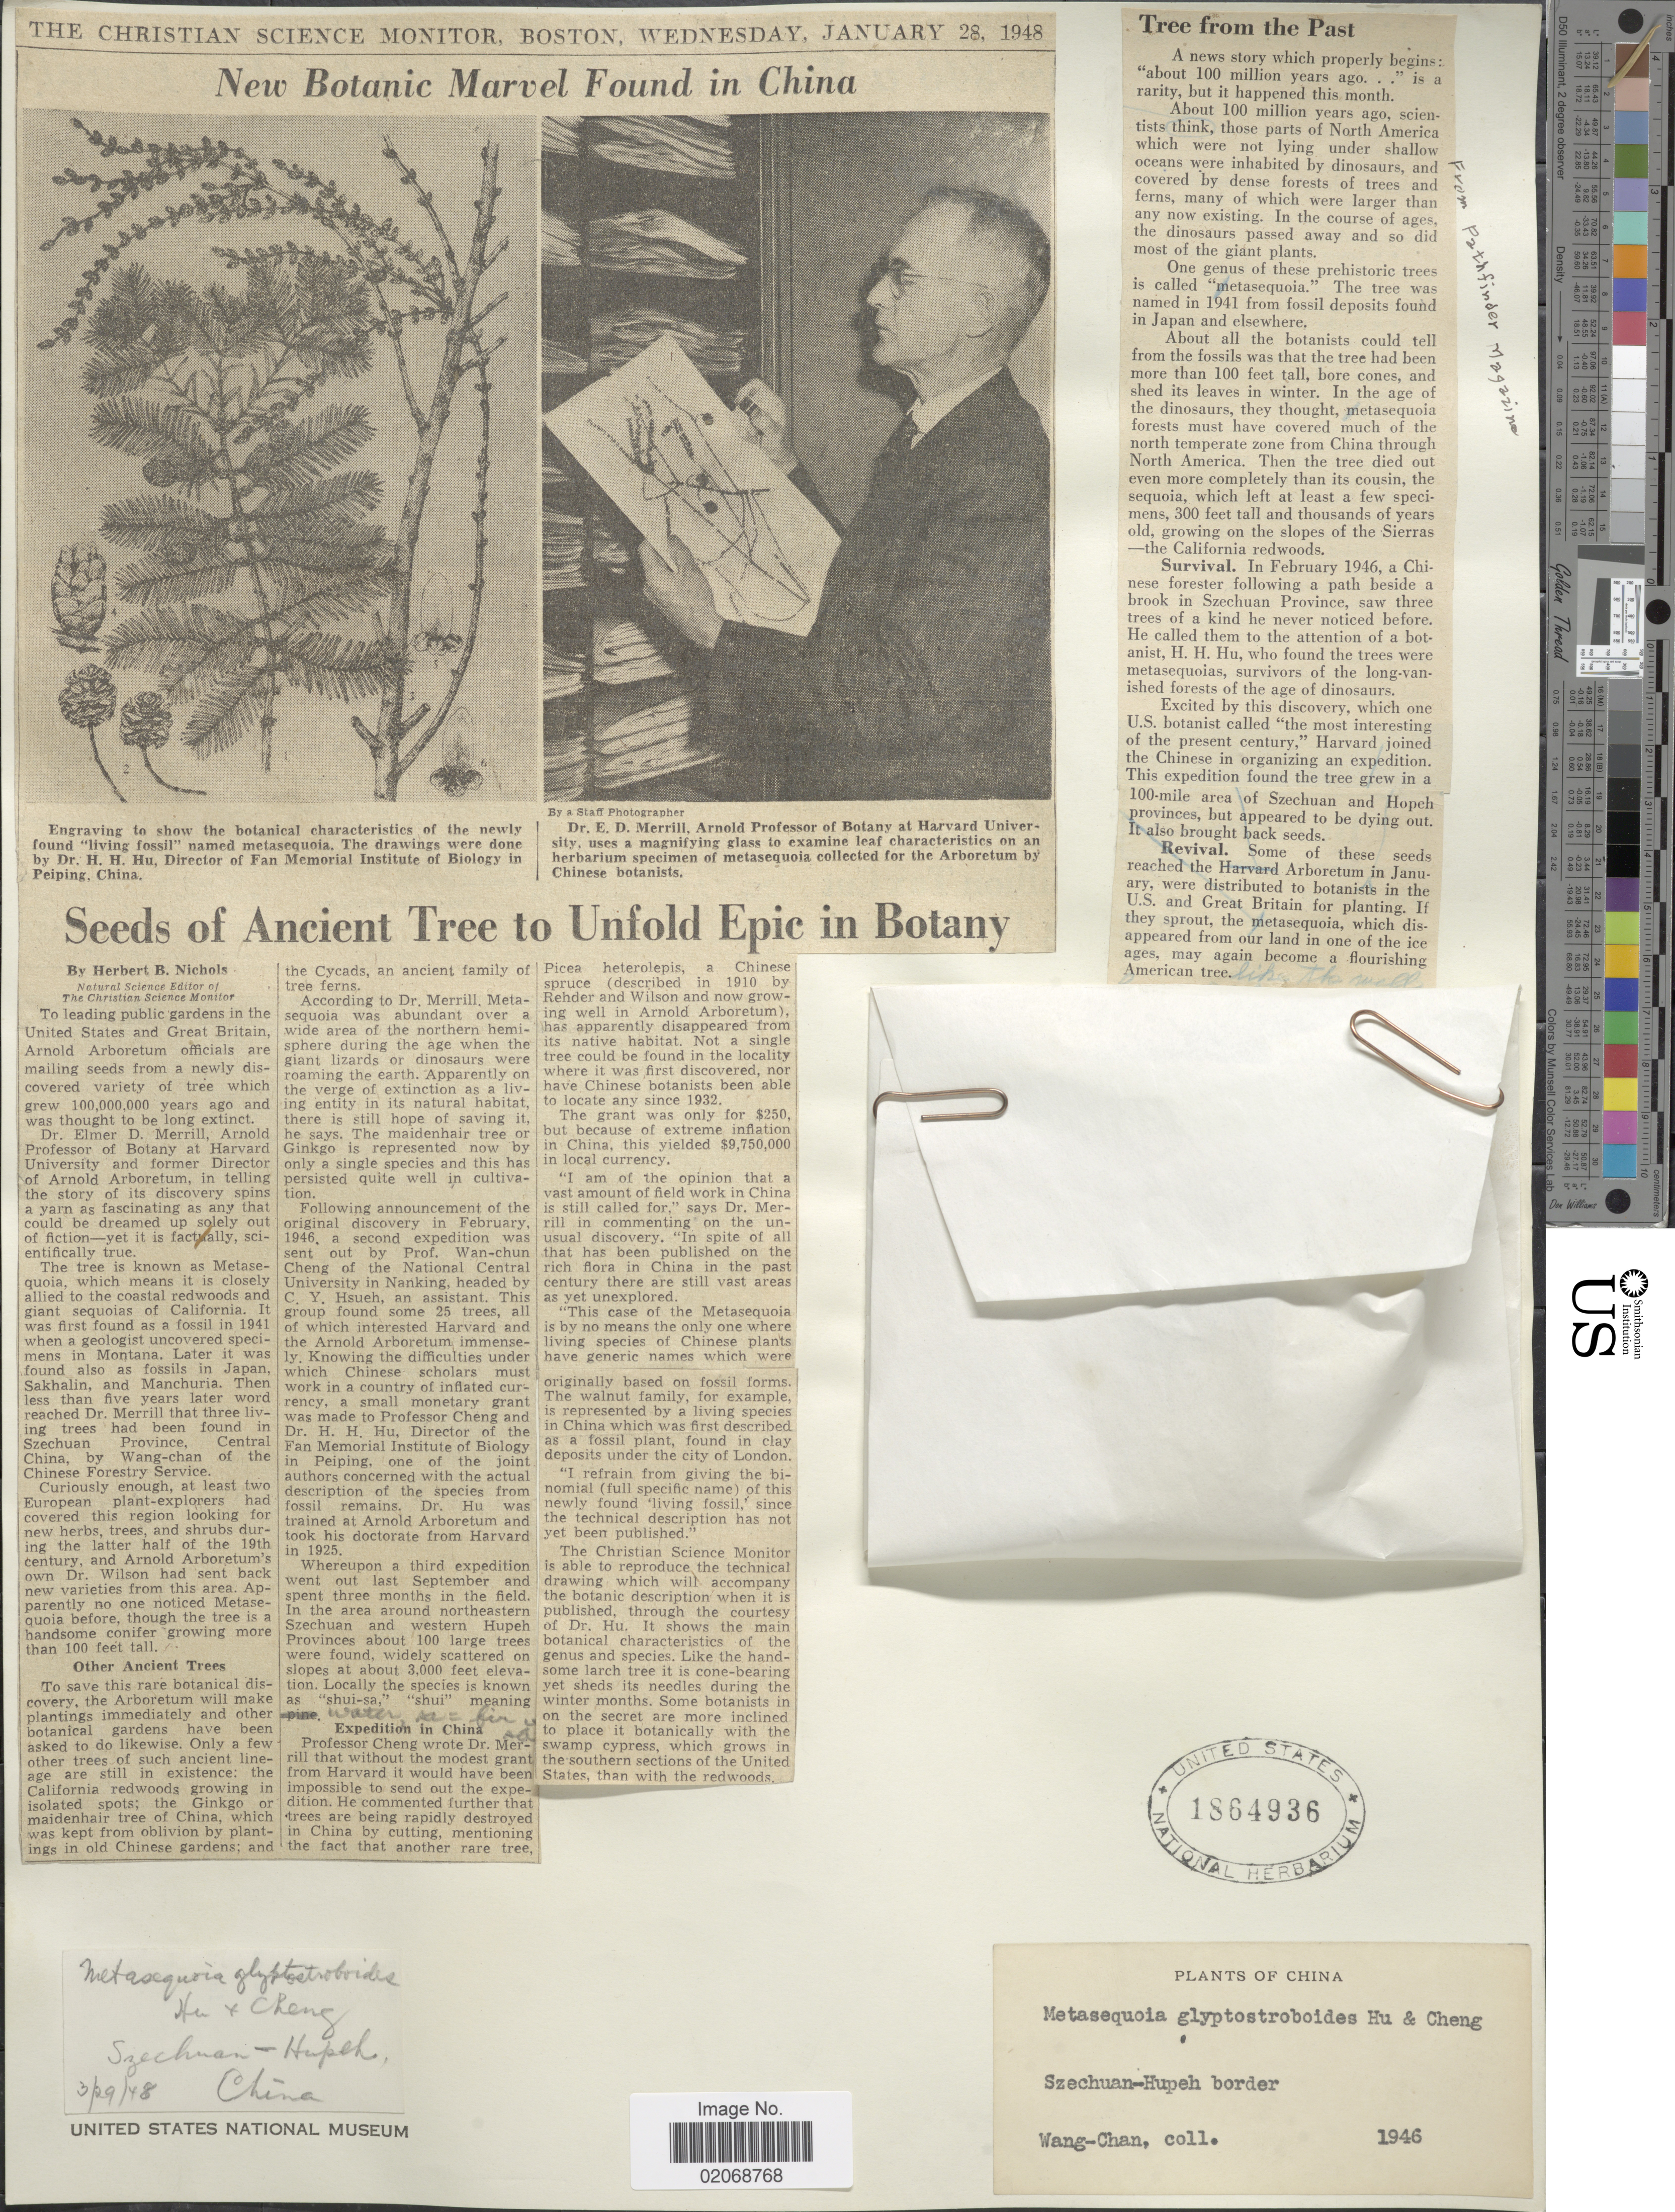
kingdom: Plantae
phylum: Tracheophyta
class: Pinopsida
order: Pinales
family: Cupressaceae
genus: Metasequoia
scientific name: Metasequoia glyptostroboides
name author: Hu & W.C. Cheng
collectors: Wang-Chan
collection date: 1946/1948-03-29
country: China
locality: Szechuan-Hupeh border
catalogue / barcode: US 1864936